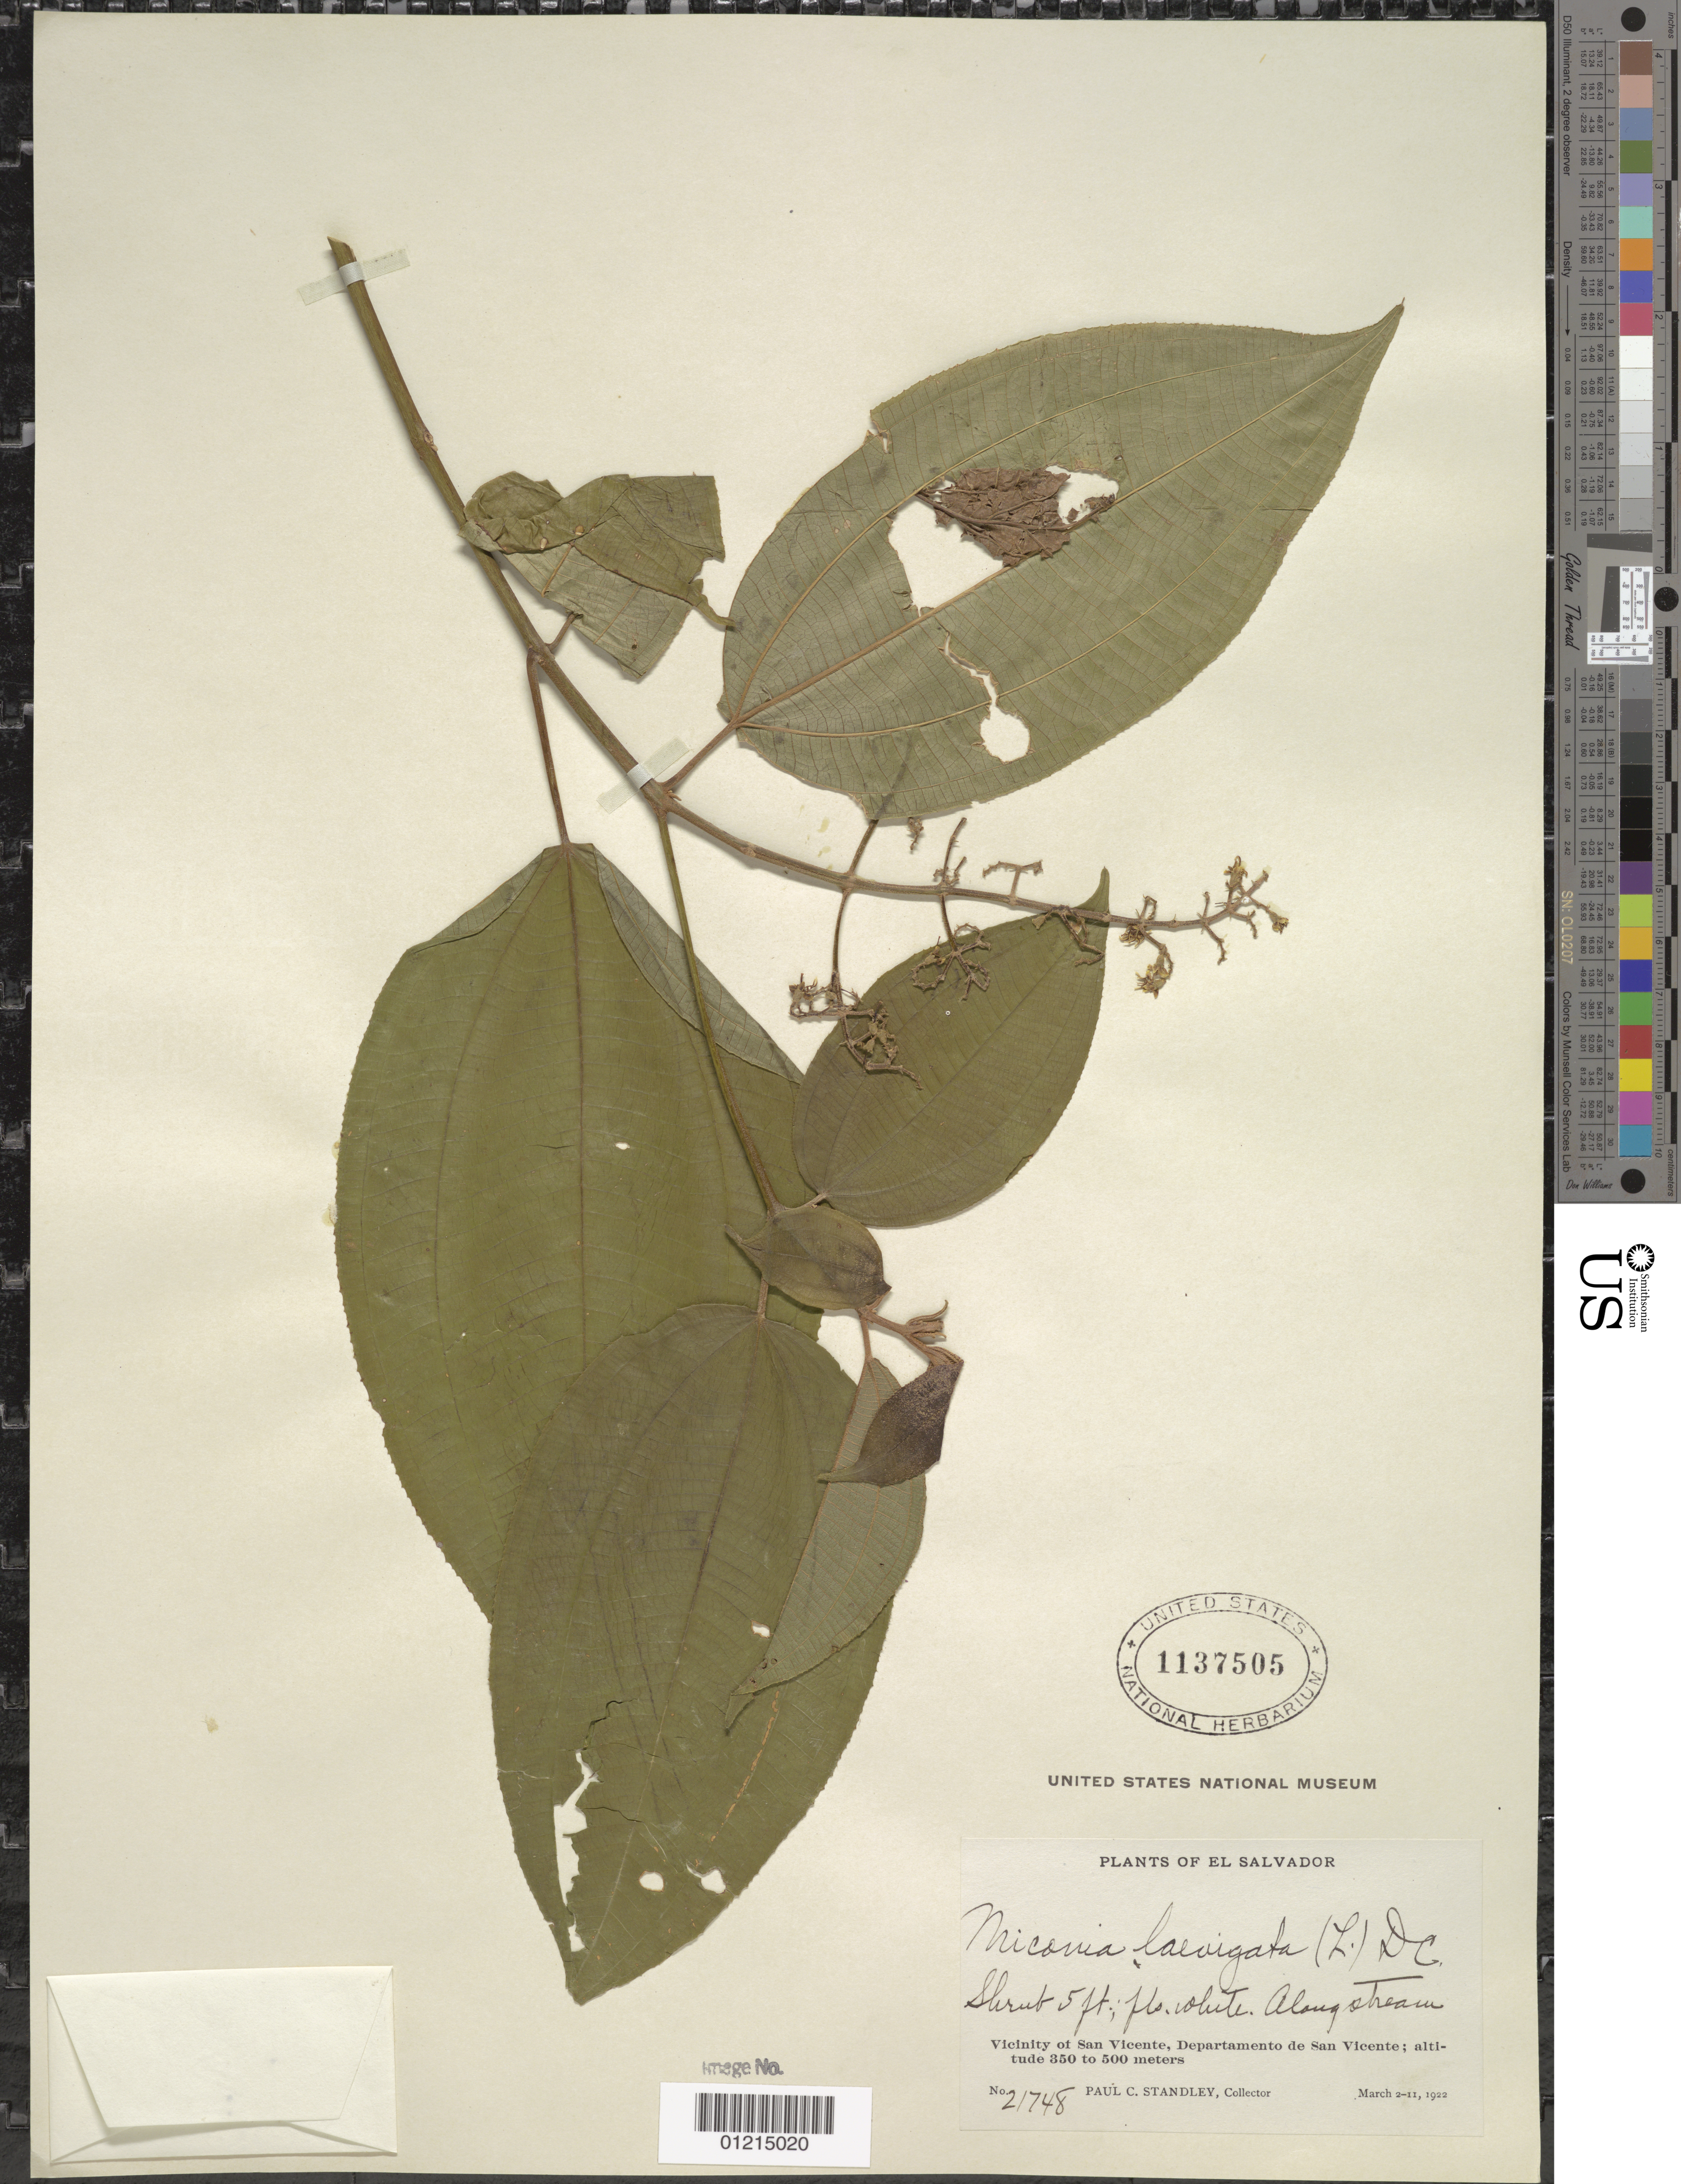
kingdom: Plantae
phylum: Tracheophyta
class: Magnoliopsida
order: Myrtales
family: Melastomataceae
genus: Miconia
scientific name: Miconia laevigata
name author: (L.) D. Don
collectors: P. C. Standley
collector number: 21748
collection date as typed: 02 Mar 1922 to 11 Mar 1922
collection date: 1922-03-02/1922-03-11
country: El Salvador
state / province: San Vincente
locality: Vicinity of San Vicente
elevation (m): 350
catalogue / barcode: US 1137505